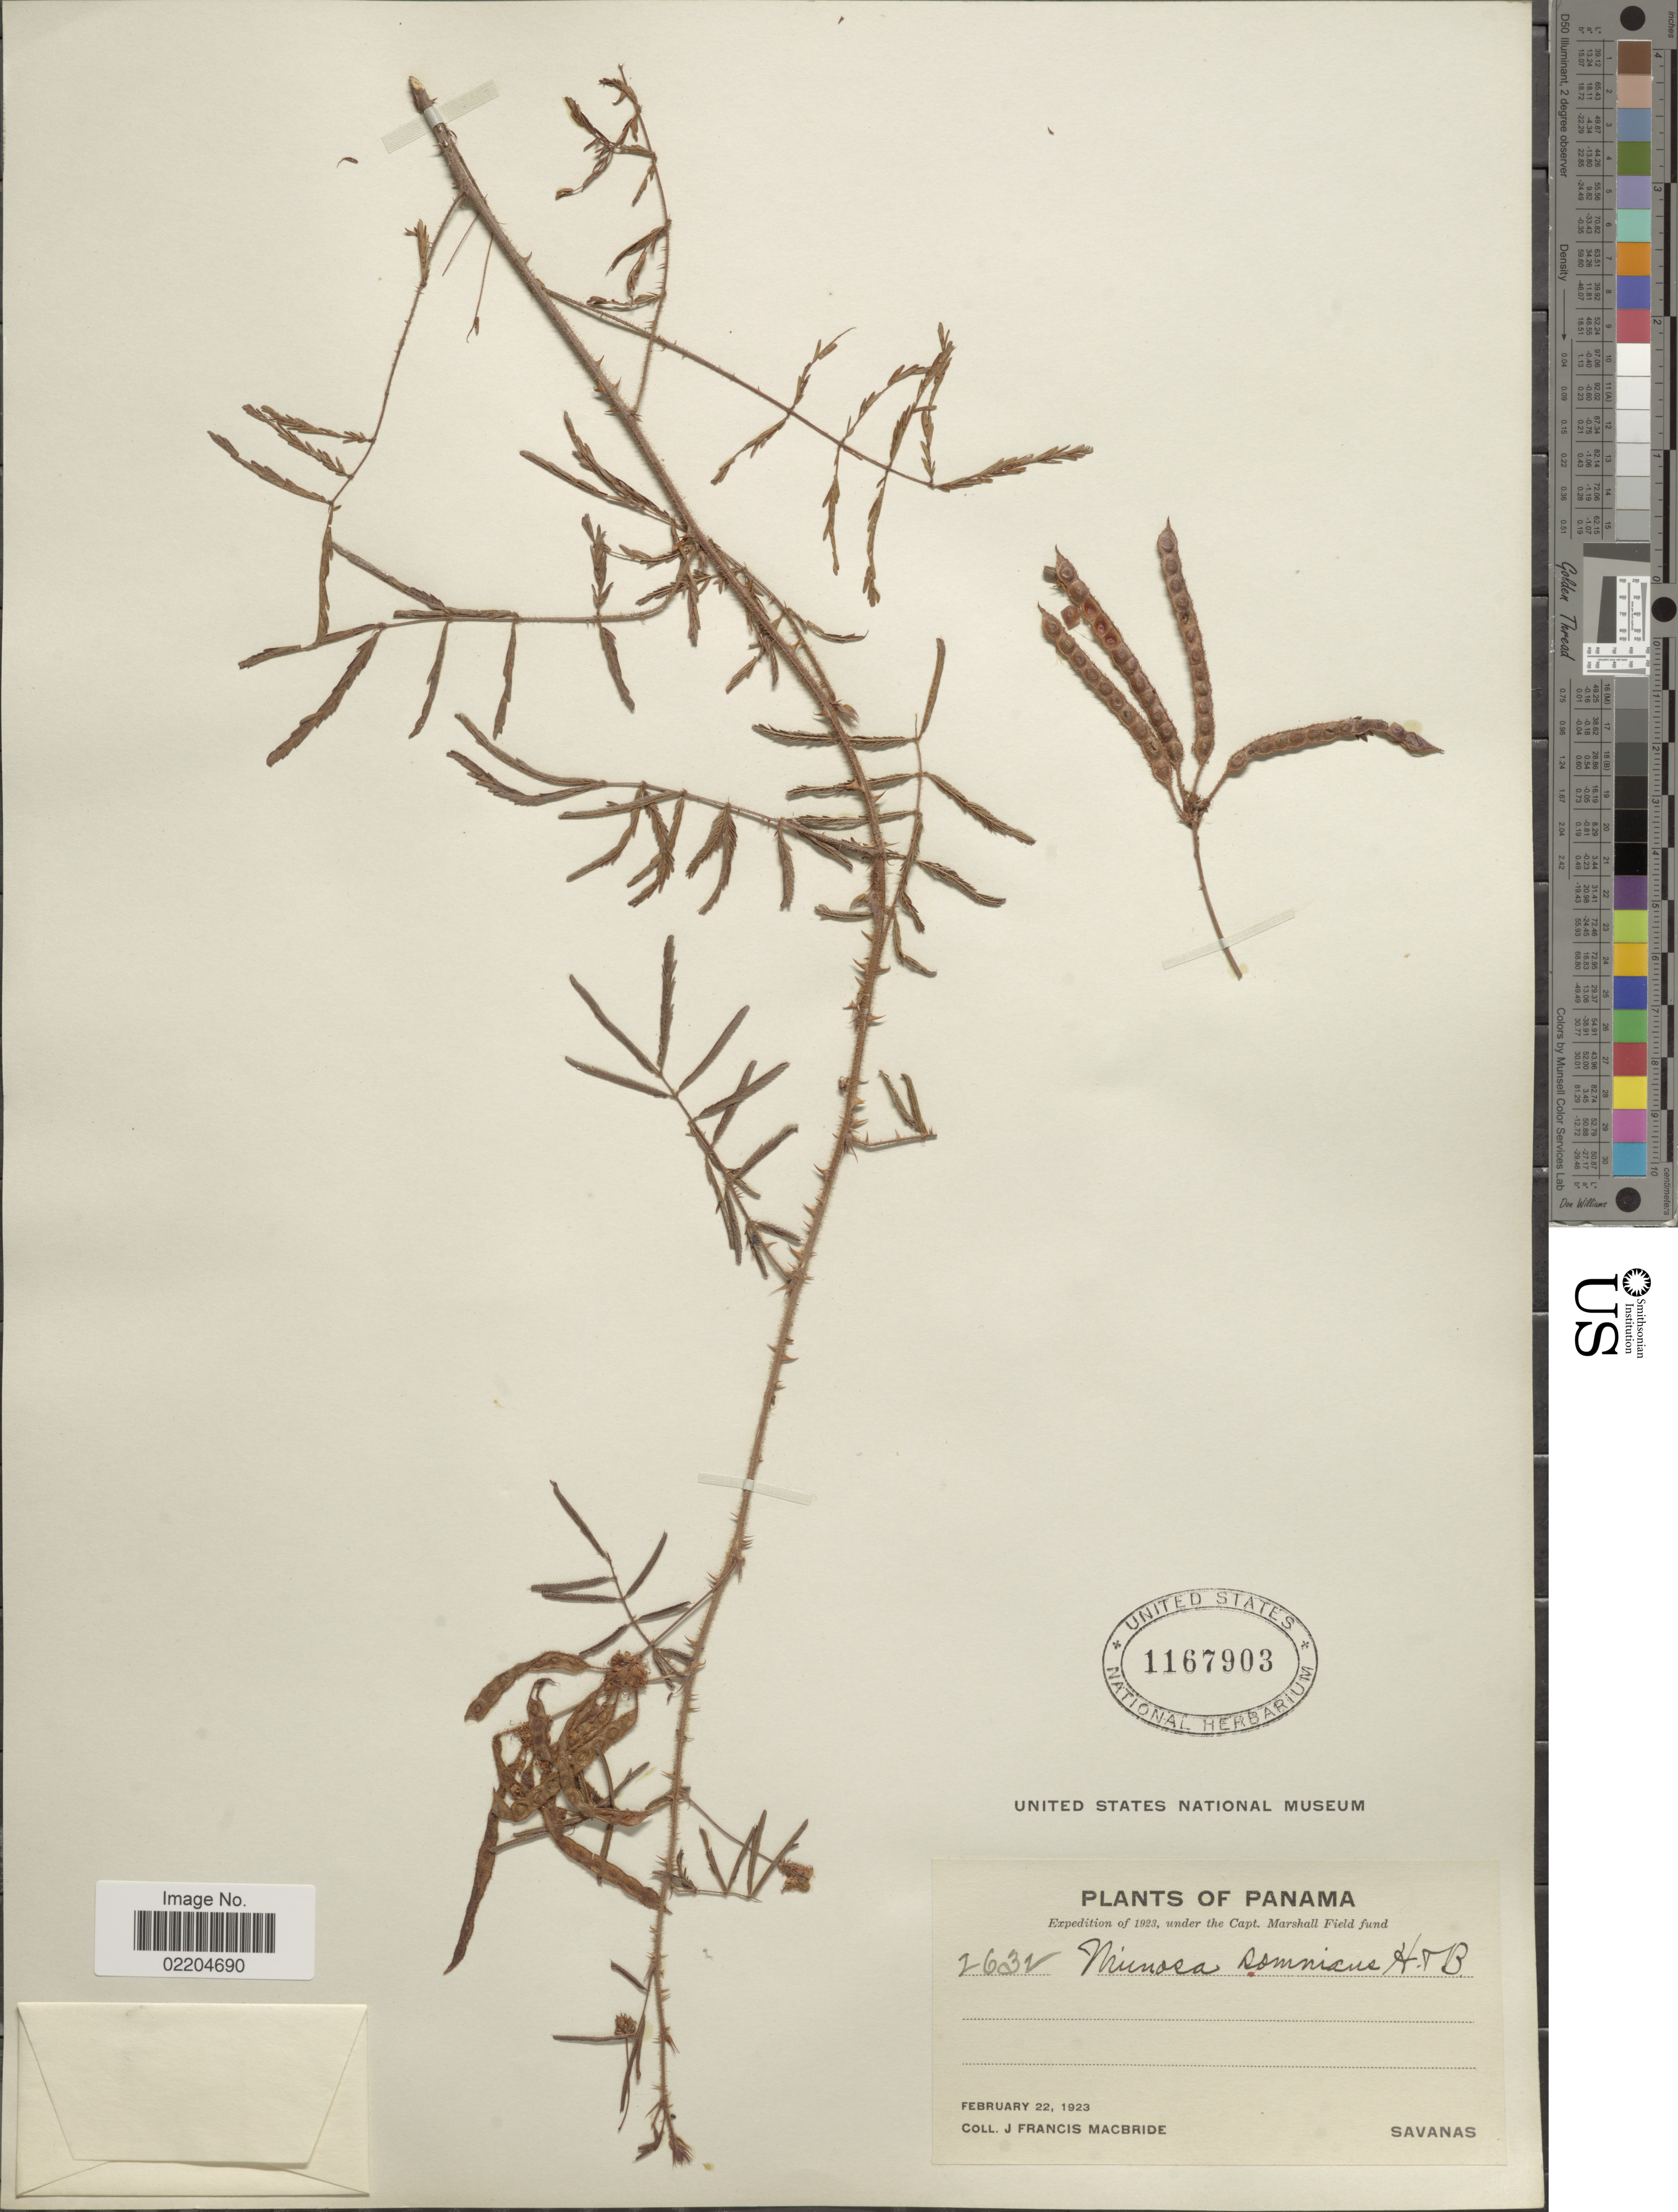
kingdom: Plantae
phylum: Tracheophyta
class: Magnoliopsida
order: Fabales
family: Fabaceae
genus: Mimosa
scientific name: Mimosa somnians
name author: Humb. & Bonpl. ex Willd.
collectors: J. F. Macbride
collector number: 2632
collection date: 1923-02-22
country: Panama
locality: Panama. Savanas.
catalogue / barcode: US 1167903